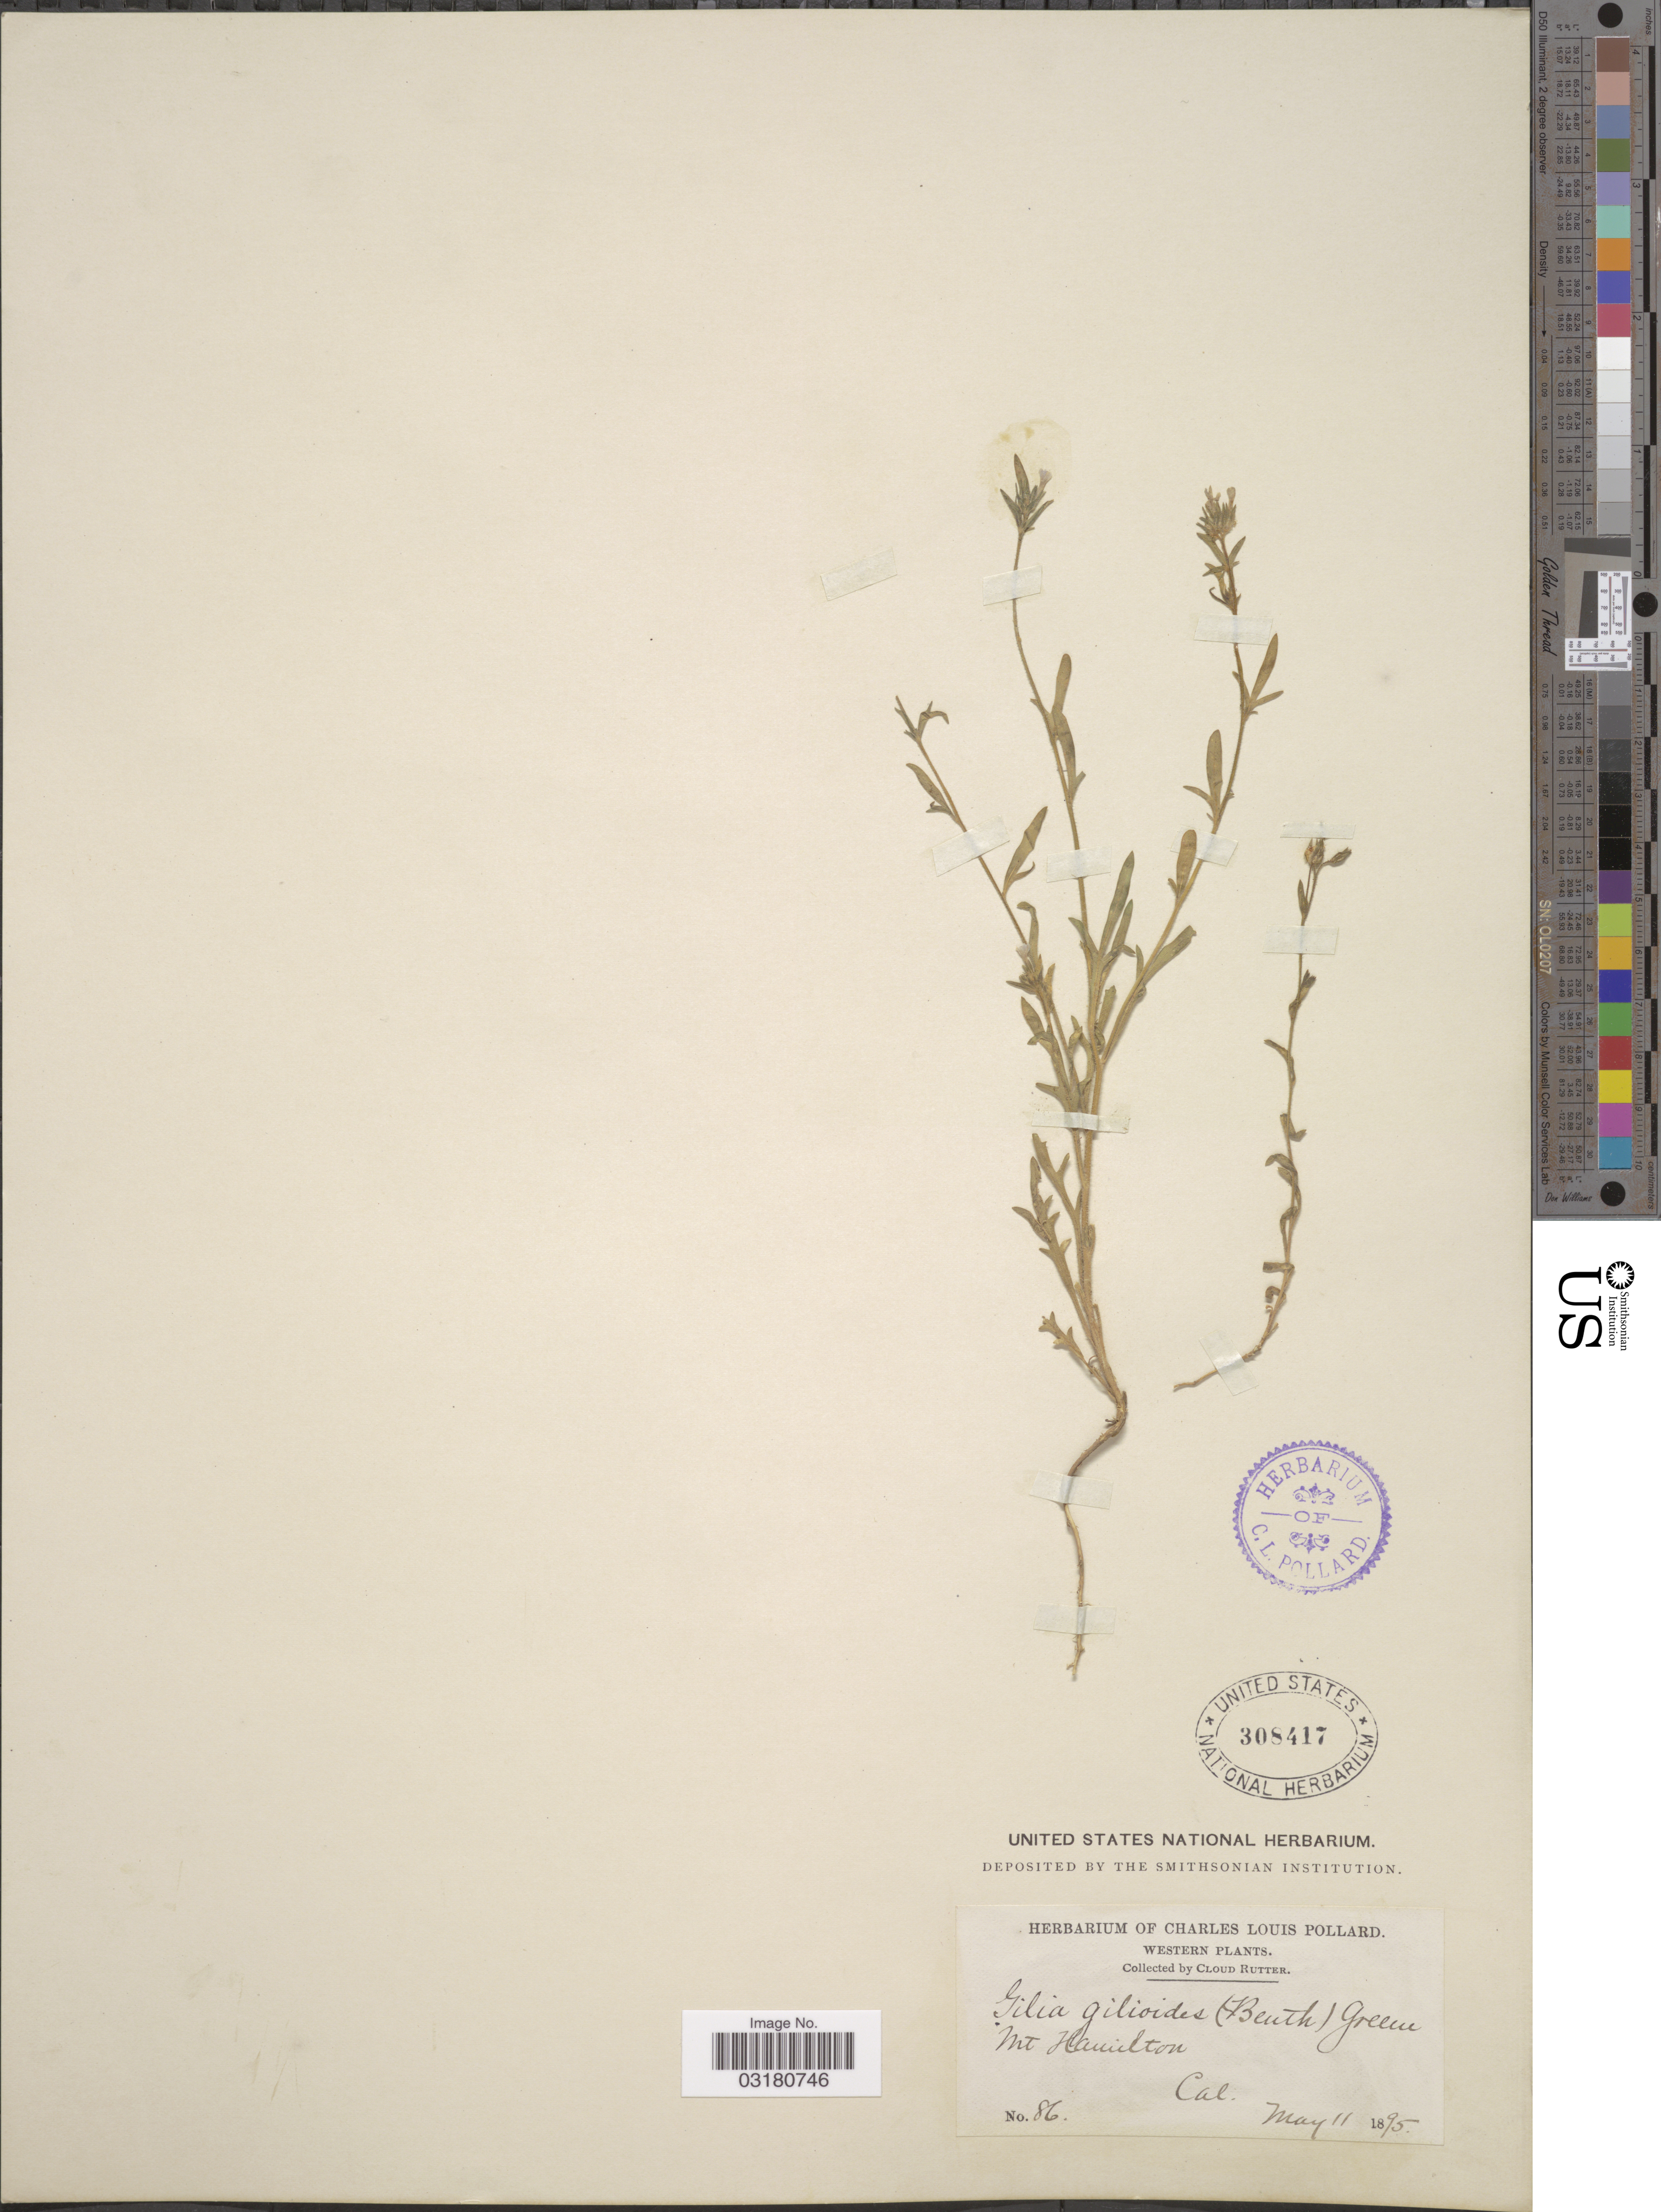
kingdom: Plantae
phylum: Tracheophyta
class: Magnoliopsida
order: Ericales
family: Polemoniaceae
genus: Allophyllum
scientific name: Allophyllum gilioides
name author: (Benth.) Benth.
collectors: C. Rutter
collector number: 86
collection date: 1895-05-11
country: United States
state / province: California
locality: Western. Mt Hamilton. Cal.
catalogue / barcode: US 308417